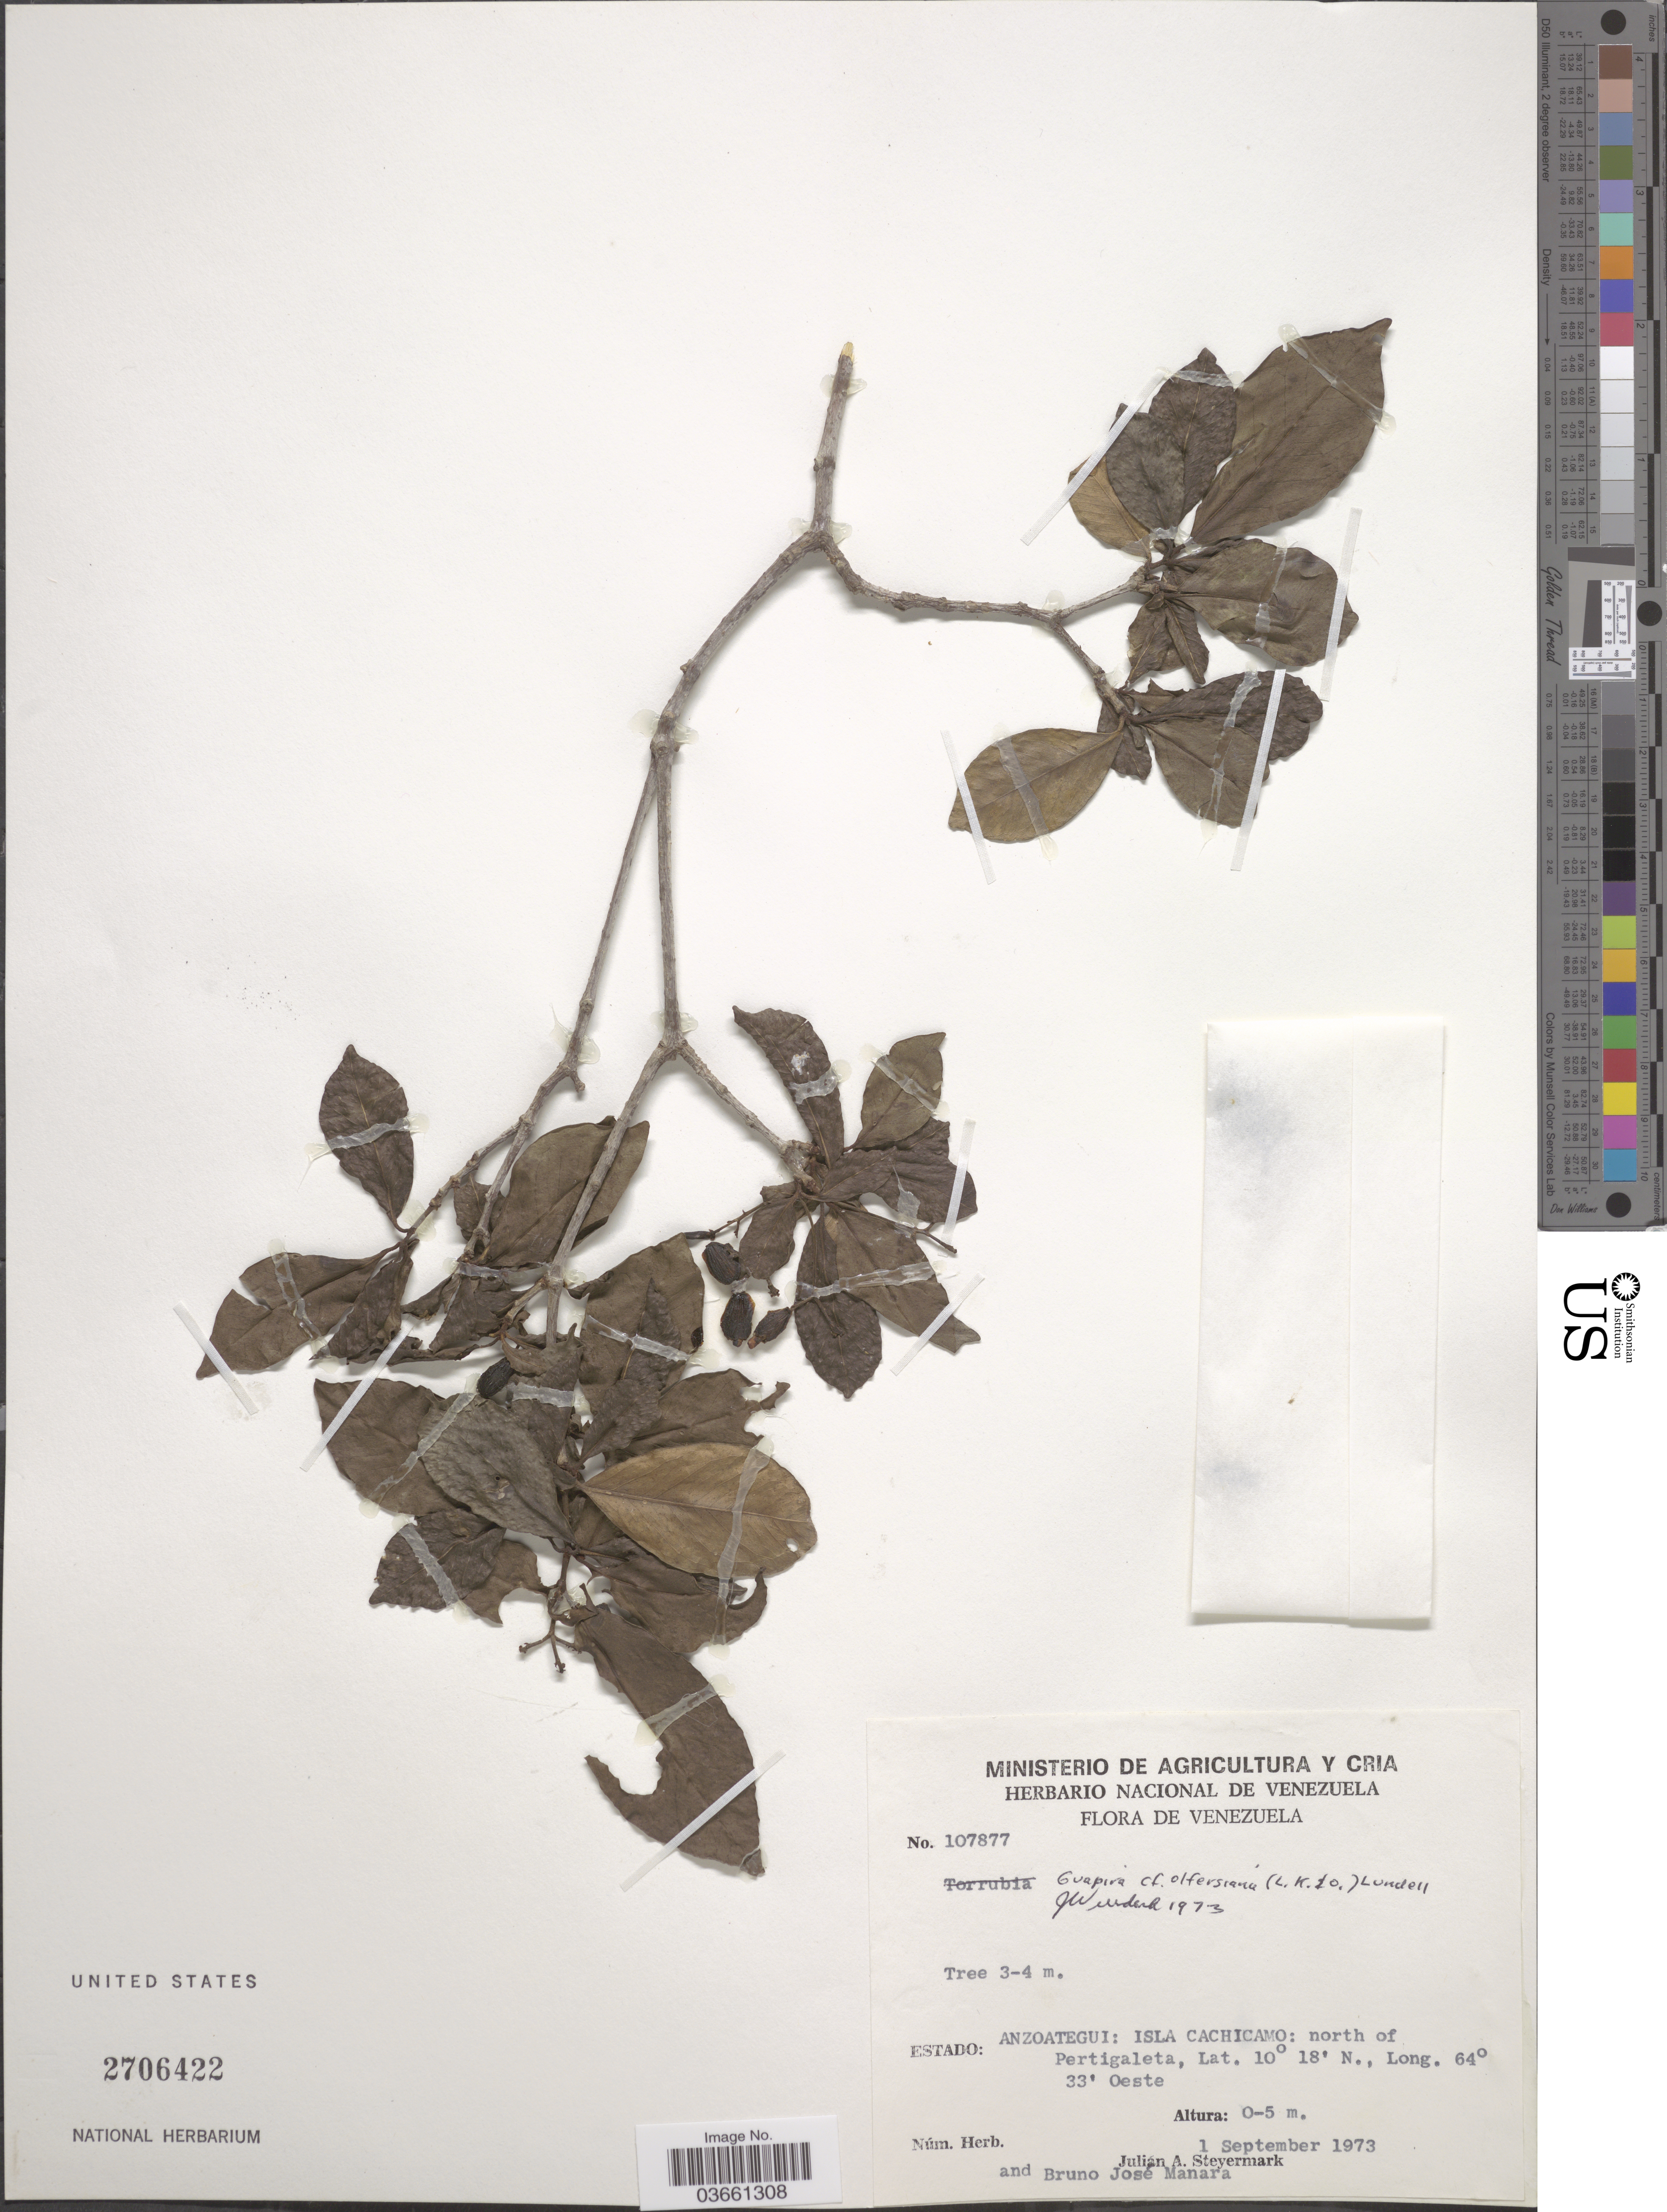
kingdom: Plantae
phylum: Tracheophyta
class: Magnoliopsida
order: Caryophyllales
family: Nyctaginaceae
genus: Guapira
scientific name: Guapira opposita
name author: (Vell.) Reitz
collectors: J. Steyermark & B. Manara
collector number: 107877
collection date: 1973-09-01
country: Venezuela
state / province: Anzoategui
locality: Isla Cachicamo: north of Pertigaleta.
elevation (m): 0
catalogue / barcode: US 2706422